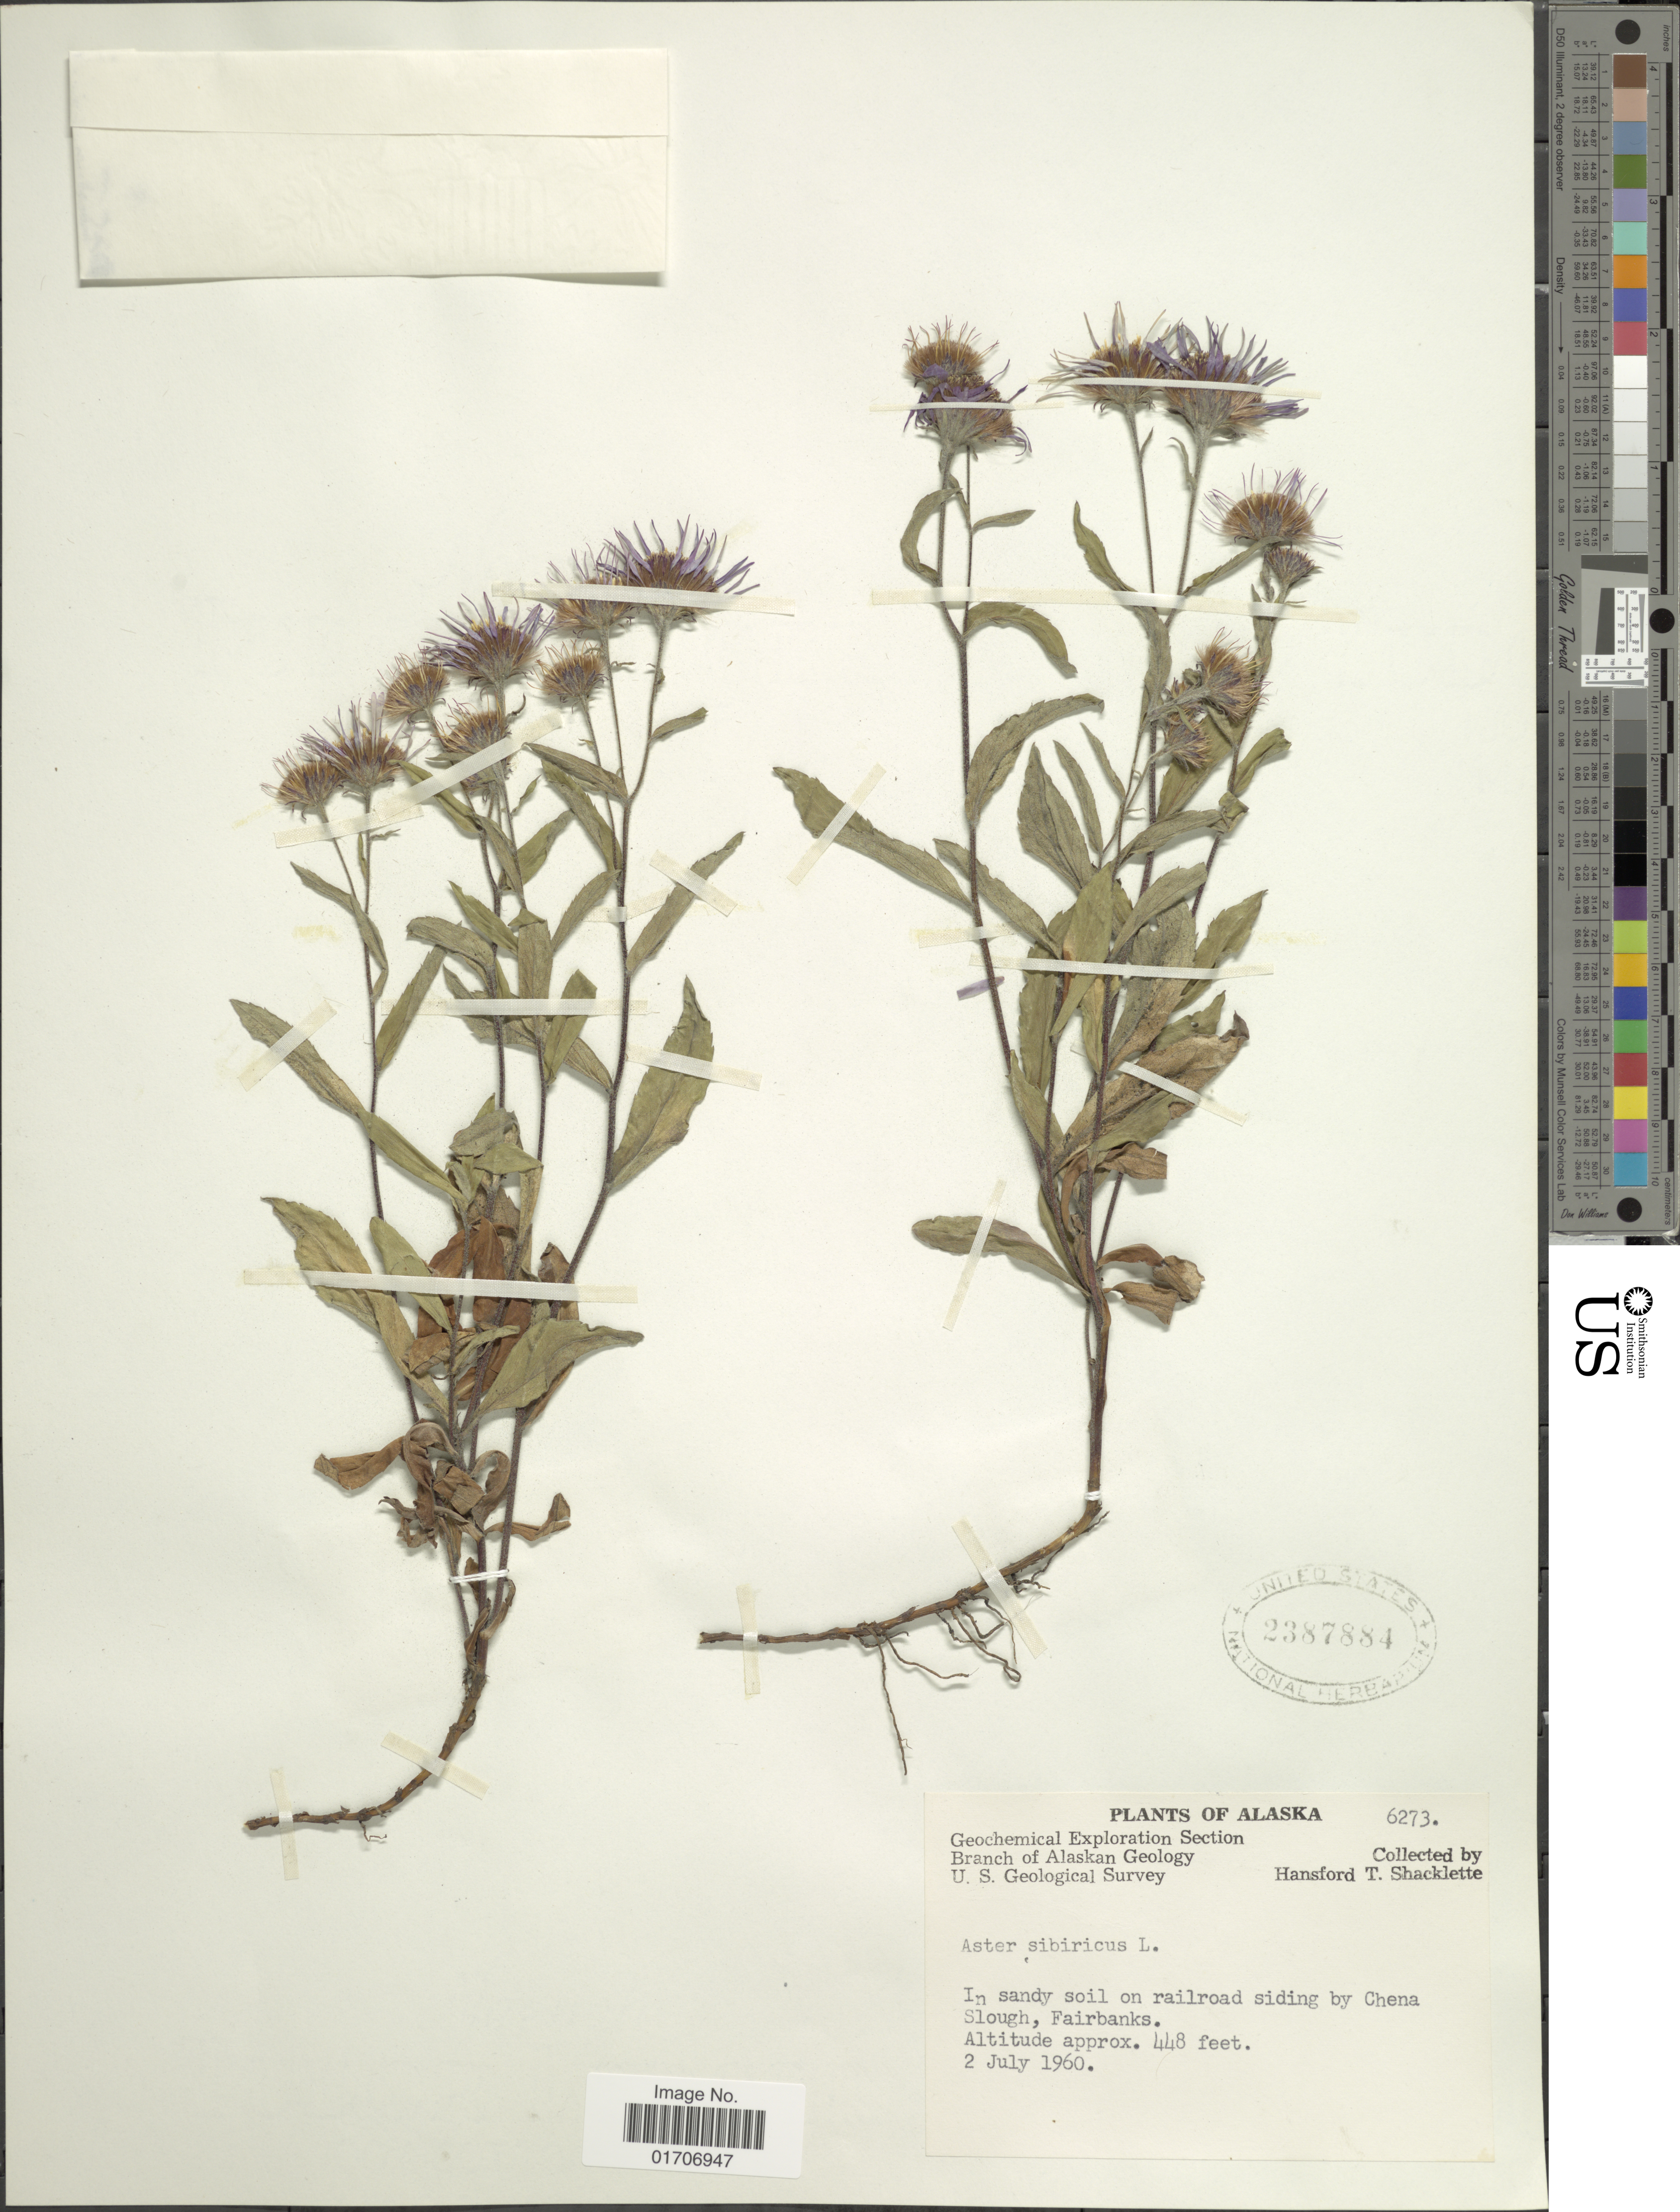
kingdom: Plantae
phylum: Tracheophyta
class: Magnoliopsida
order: Asterales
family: Asteraceae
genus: Eurybia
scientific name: Eurybia sibirica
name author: (L.) G.L. Nesom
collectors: H. Shacklette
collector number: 6273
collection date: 1960-07-02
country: United States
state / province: Alaska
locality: In sandy soil on railroad siding by Chena Slough, Fairbanks.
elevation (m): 137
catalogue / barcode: US 2387884